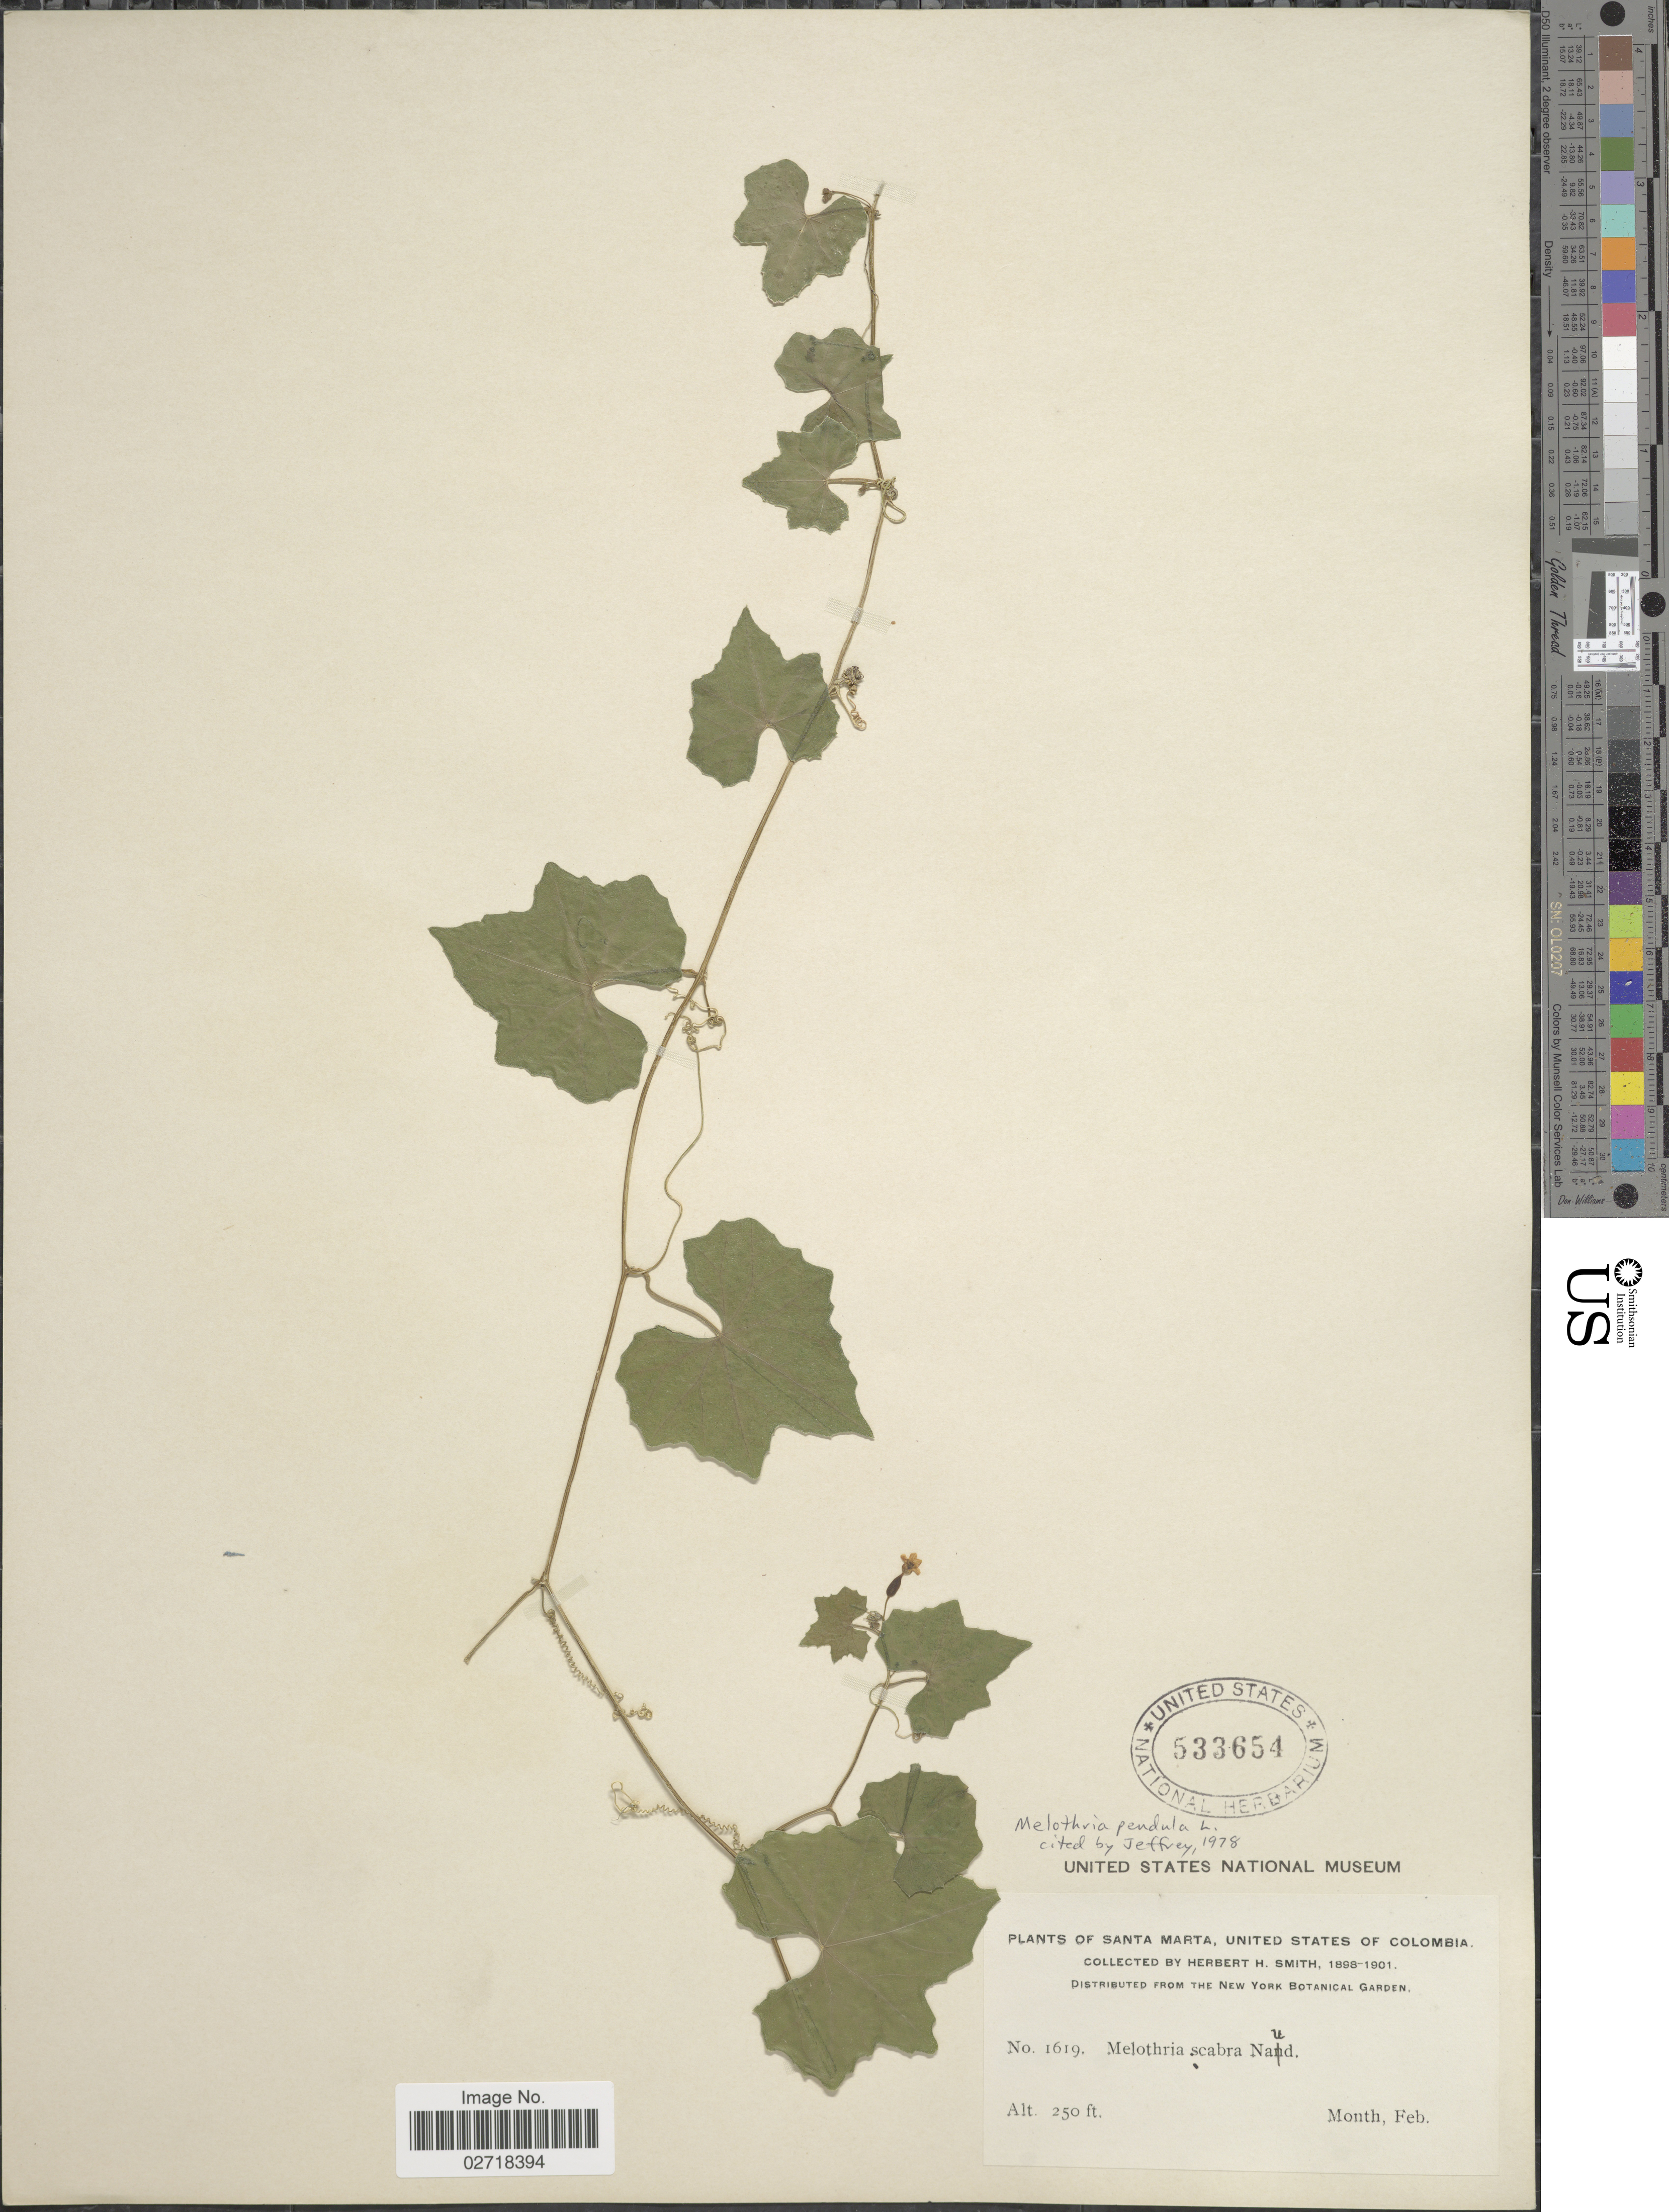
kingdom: Plantae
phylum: Tracheophyta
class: Magnoliopsida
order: Cucurbitales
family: Cucurbitaceae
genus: Melothria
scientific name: Melothria pendula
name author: L.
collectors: Herbert H. Smith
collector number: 1619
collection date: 1898-02/1901-02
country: Colombia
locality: Santa Marta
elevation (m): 76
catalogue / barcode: US 533654